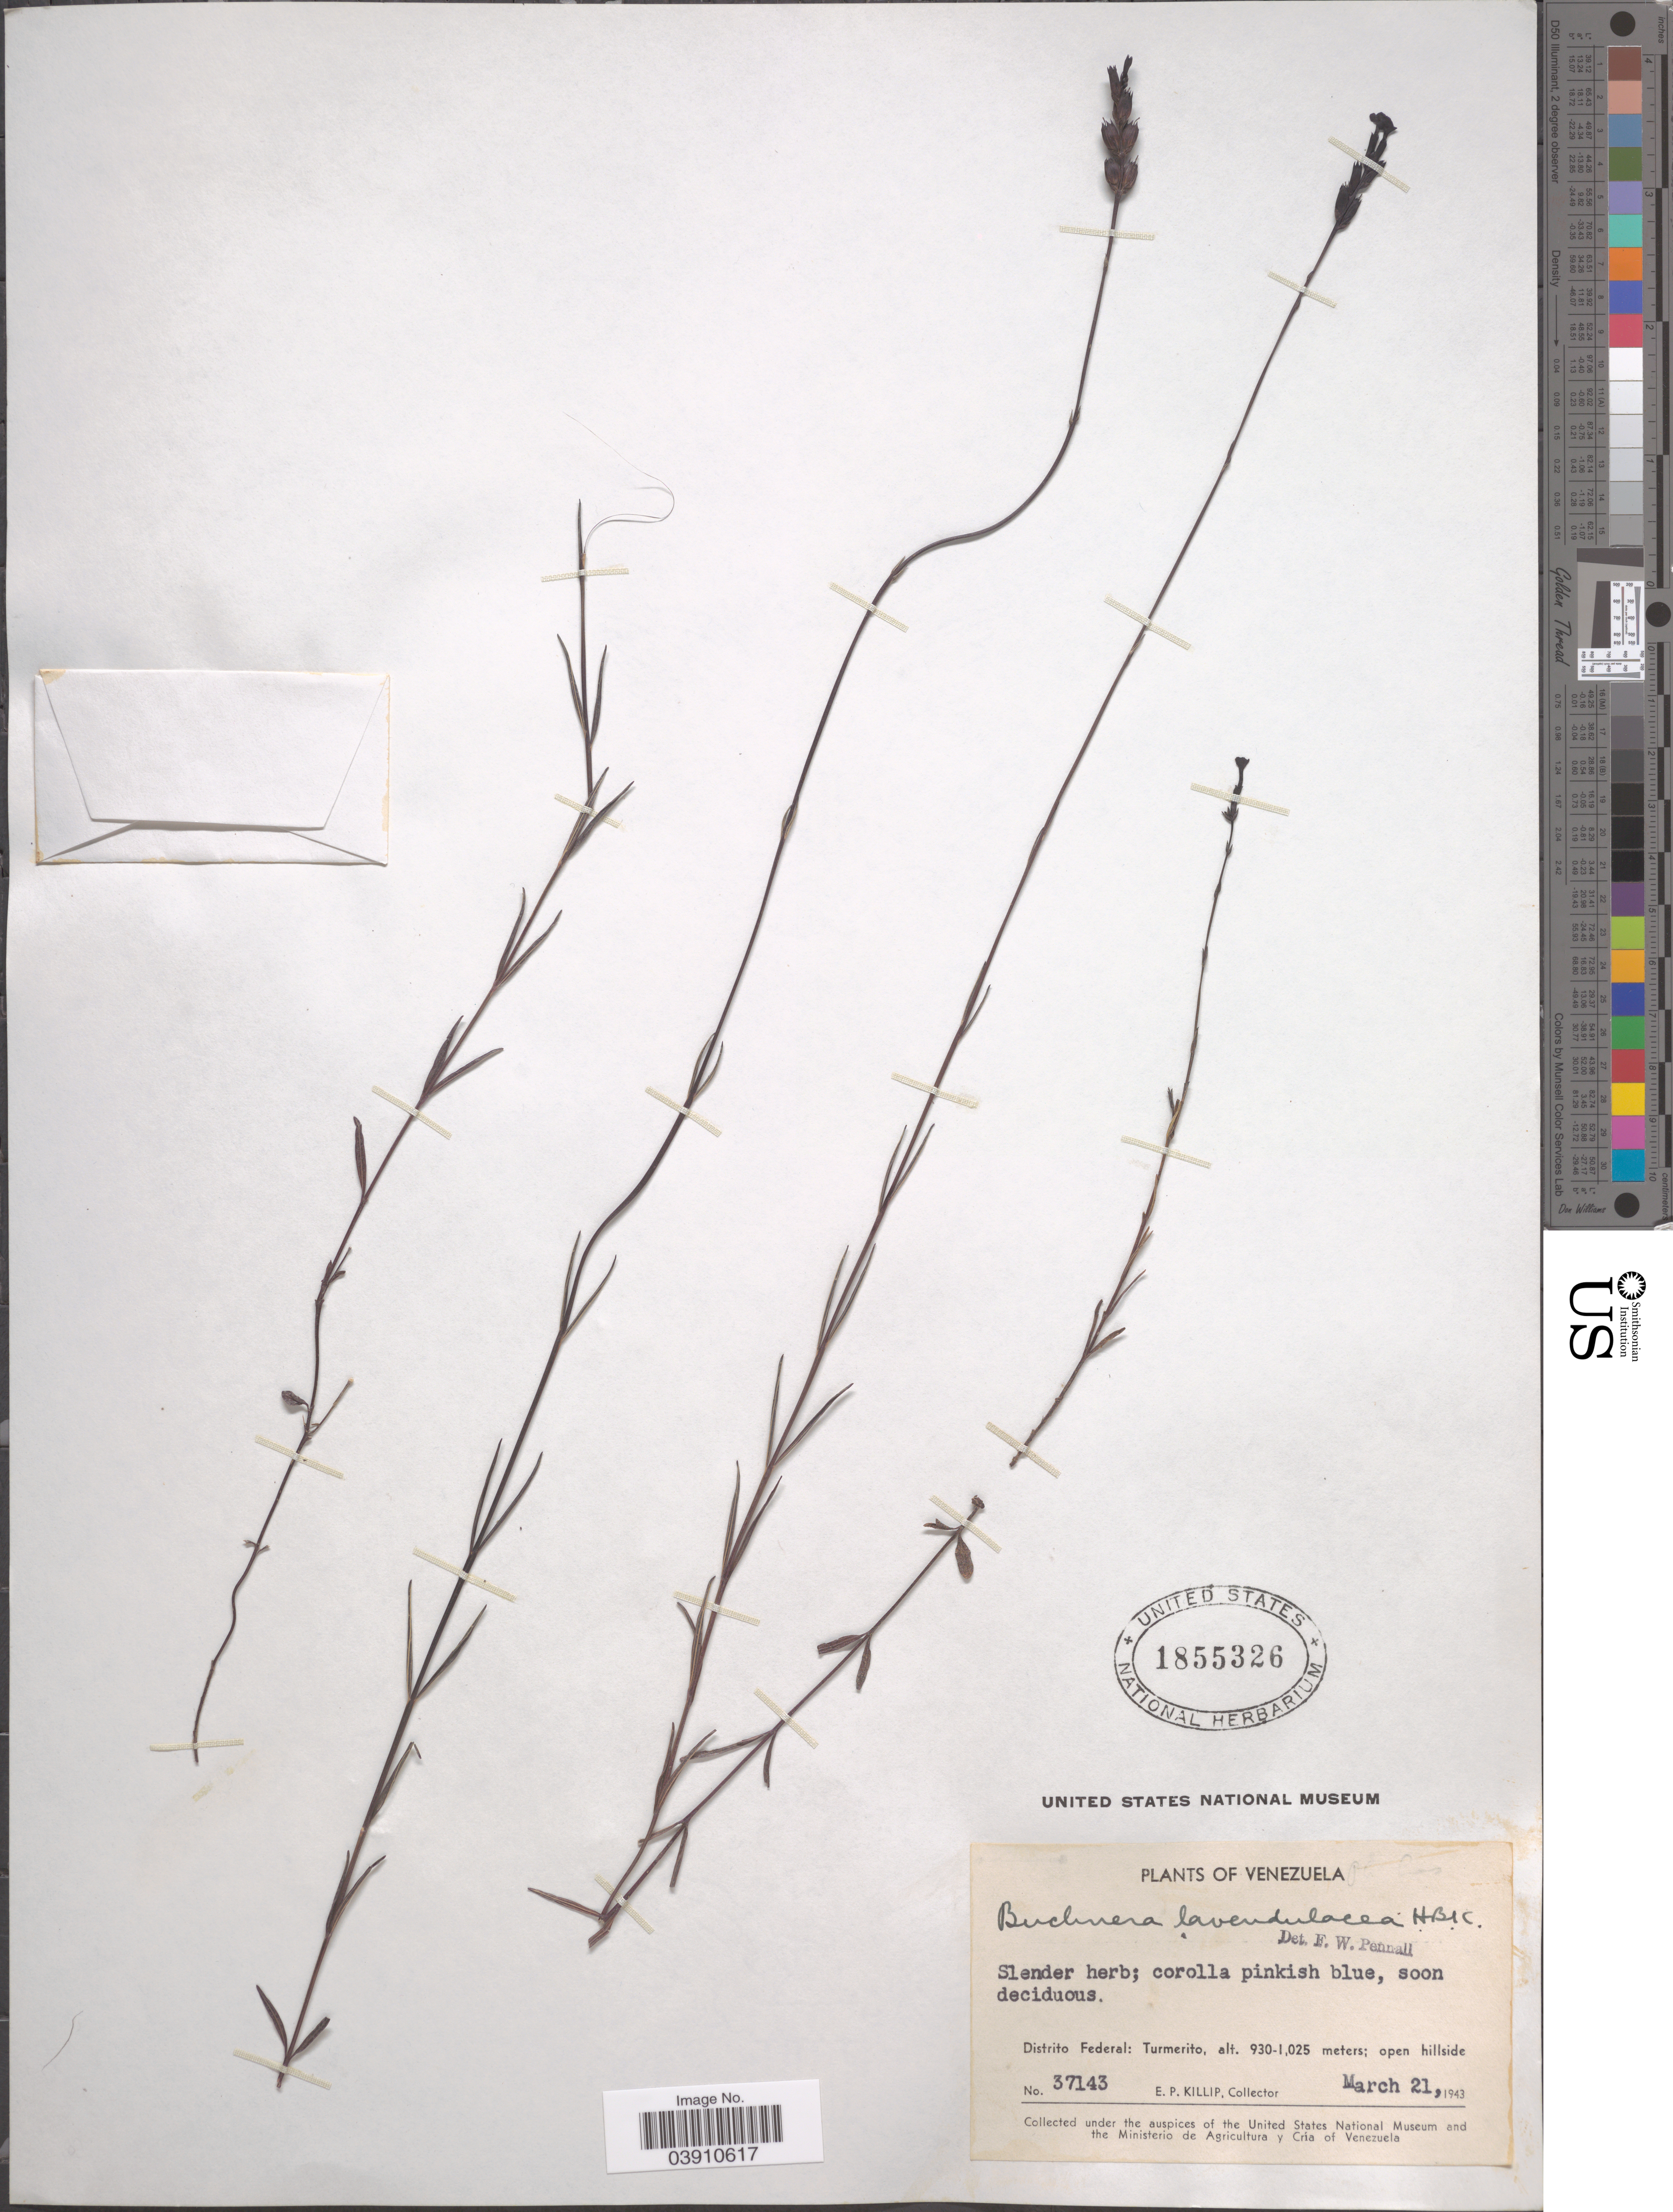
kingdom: Plantae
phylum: Tracheophyta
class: Magnoliopsida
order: Lamiales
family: Orobanchaceae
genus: Buchnera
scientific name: Buchnera lavandulacea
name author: Cham. & Schltdl.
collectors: E. P. Killip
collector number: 37143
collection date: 1943-03-21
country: Venezuela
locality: Distrito Federal: Turmerito.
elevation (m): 930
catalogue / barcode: US 1855326